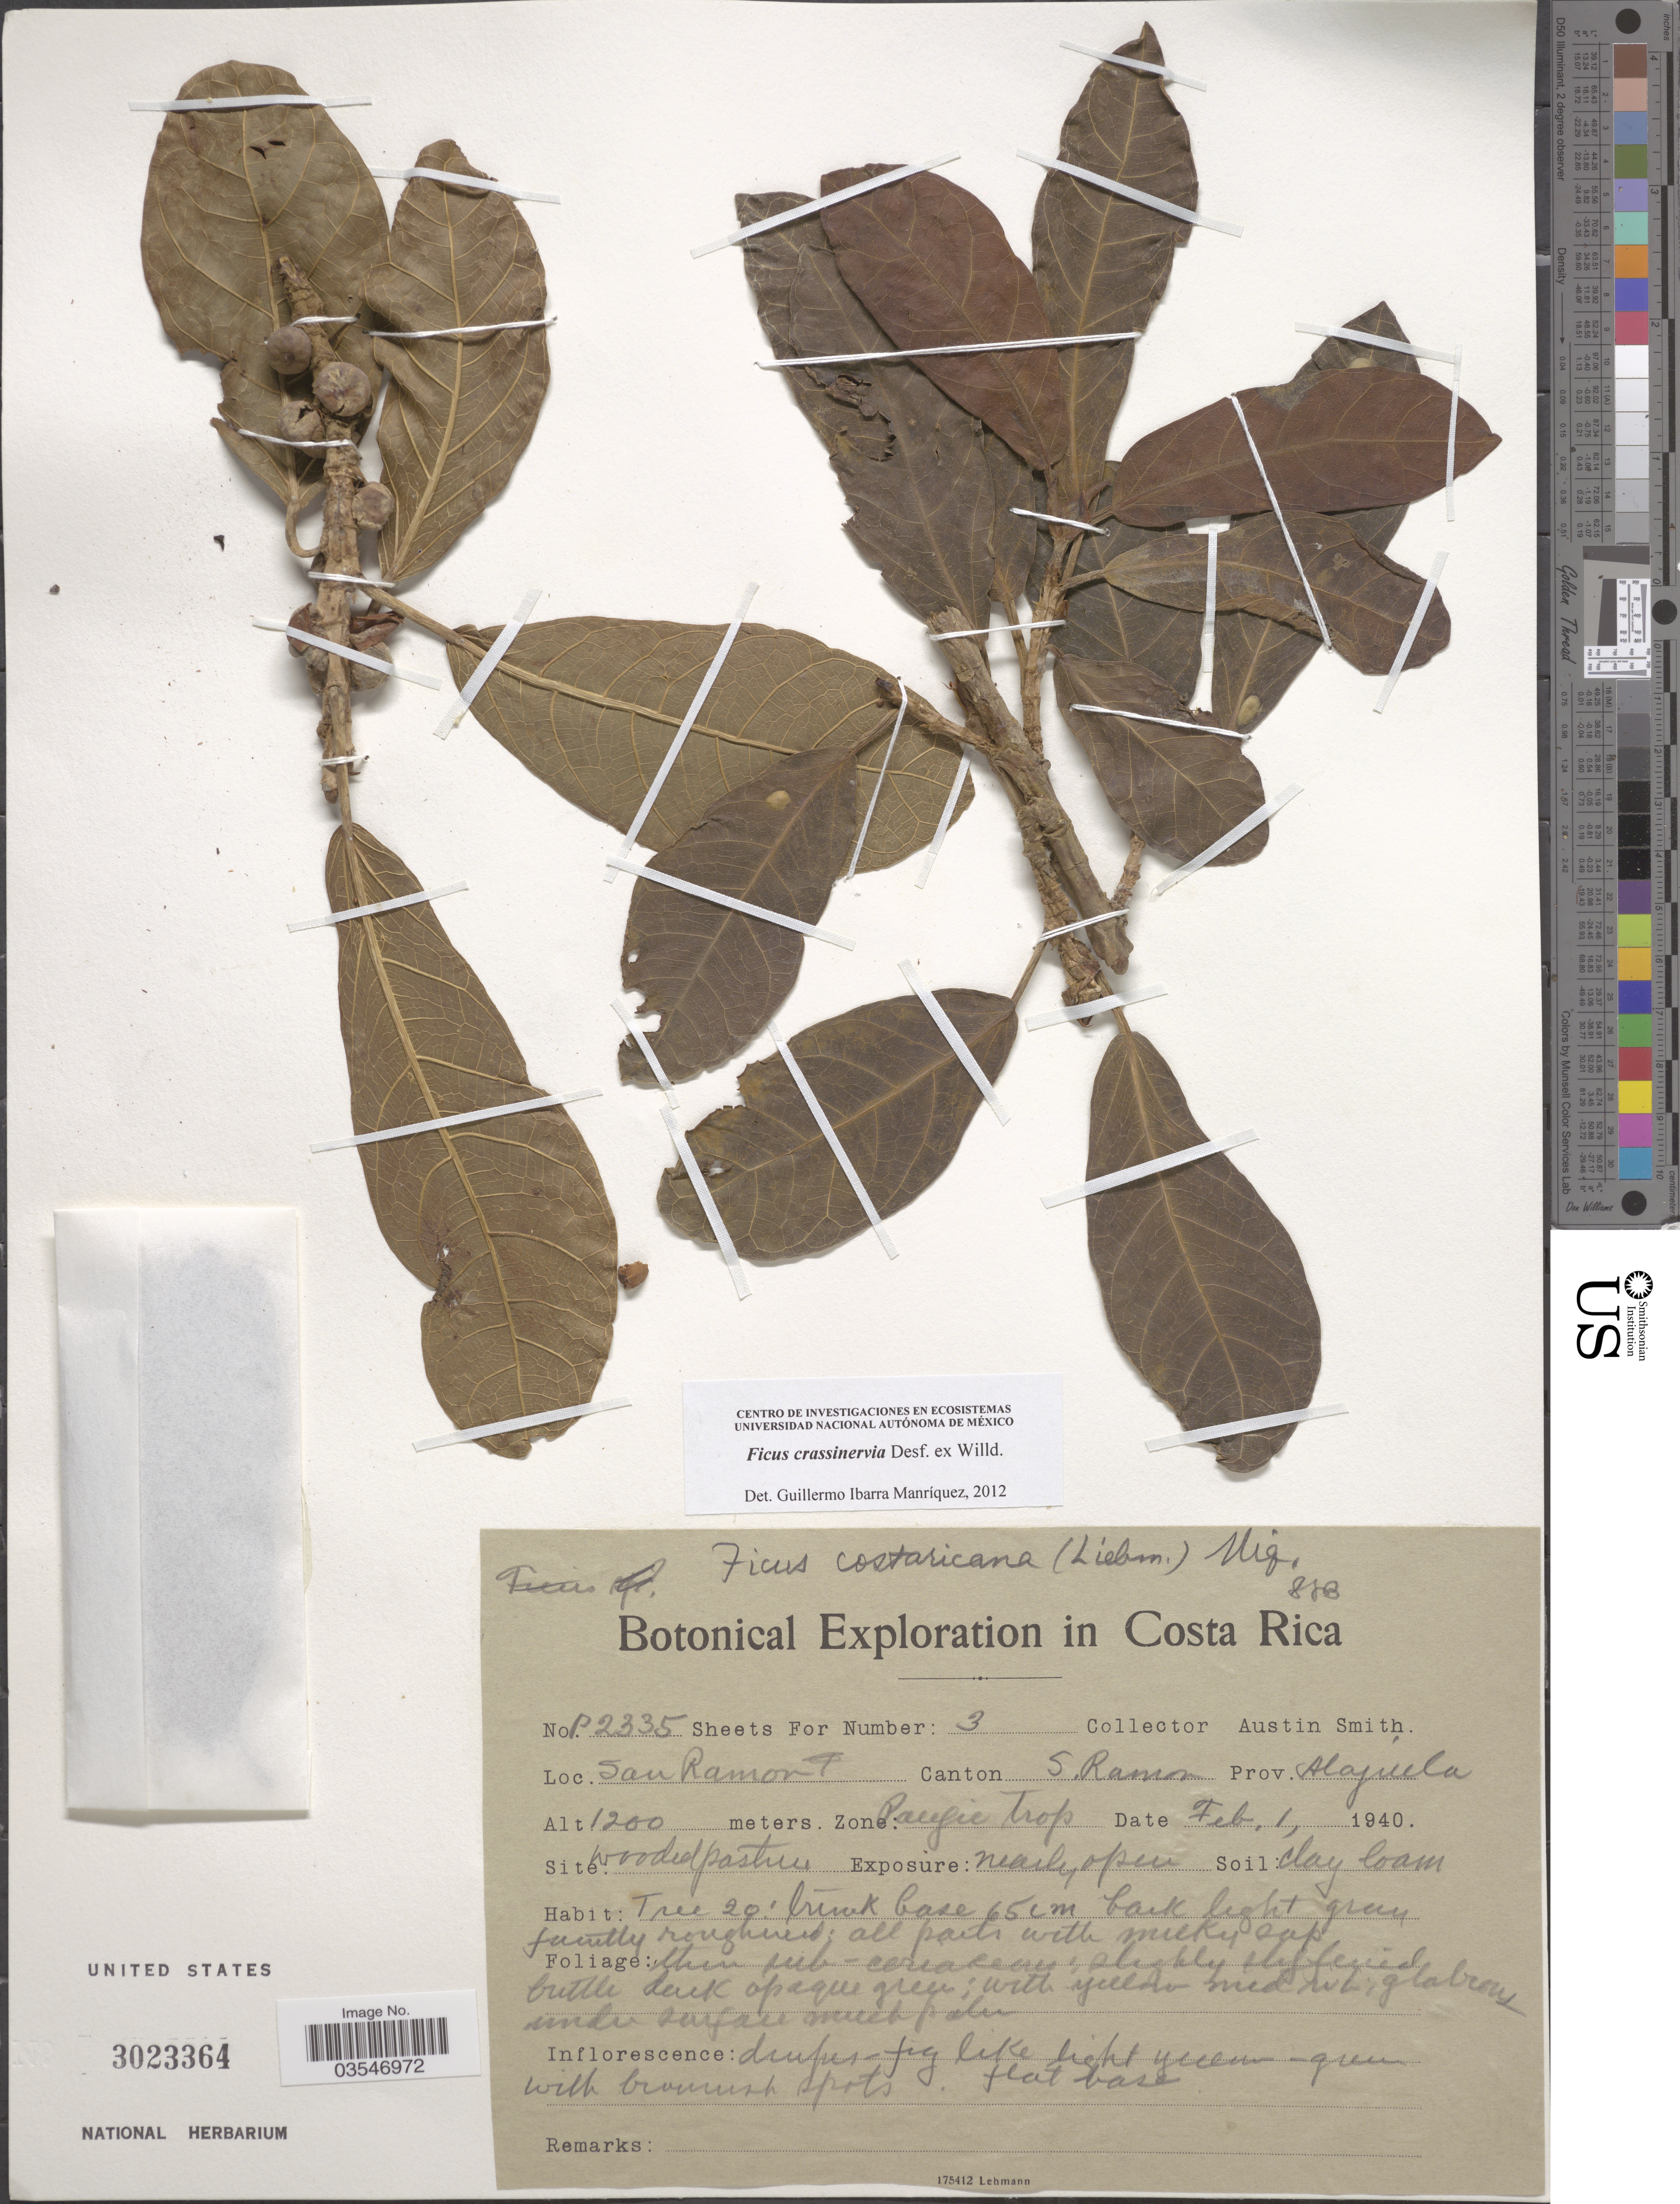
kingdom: Plantae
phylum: Tracheophyta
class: Magnoliopsida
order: Rosales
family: Moraceae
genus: Ficus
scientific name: Ficus crassinervia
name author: Desf. ex Willd.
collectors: Aust P. Smith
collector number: P2335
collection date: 1940-02-01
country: Costa Rica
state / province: Alajuela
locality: San Ramon Canton S. Ramon. Zone: Pacific Trop.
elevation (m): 1200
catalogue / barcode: US 3023364